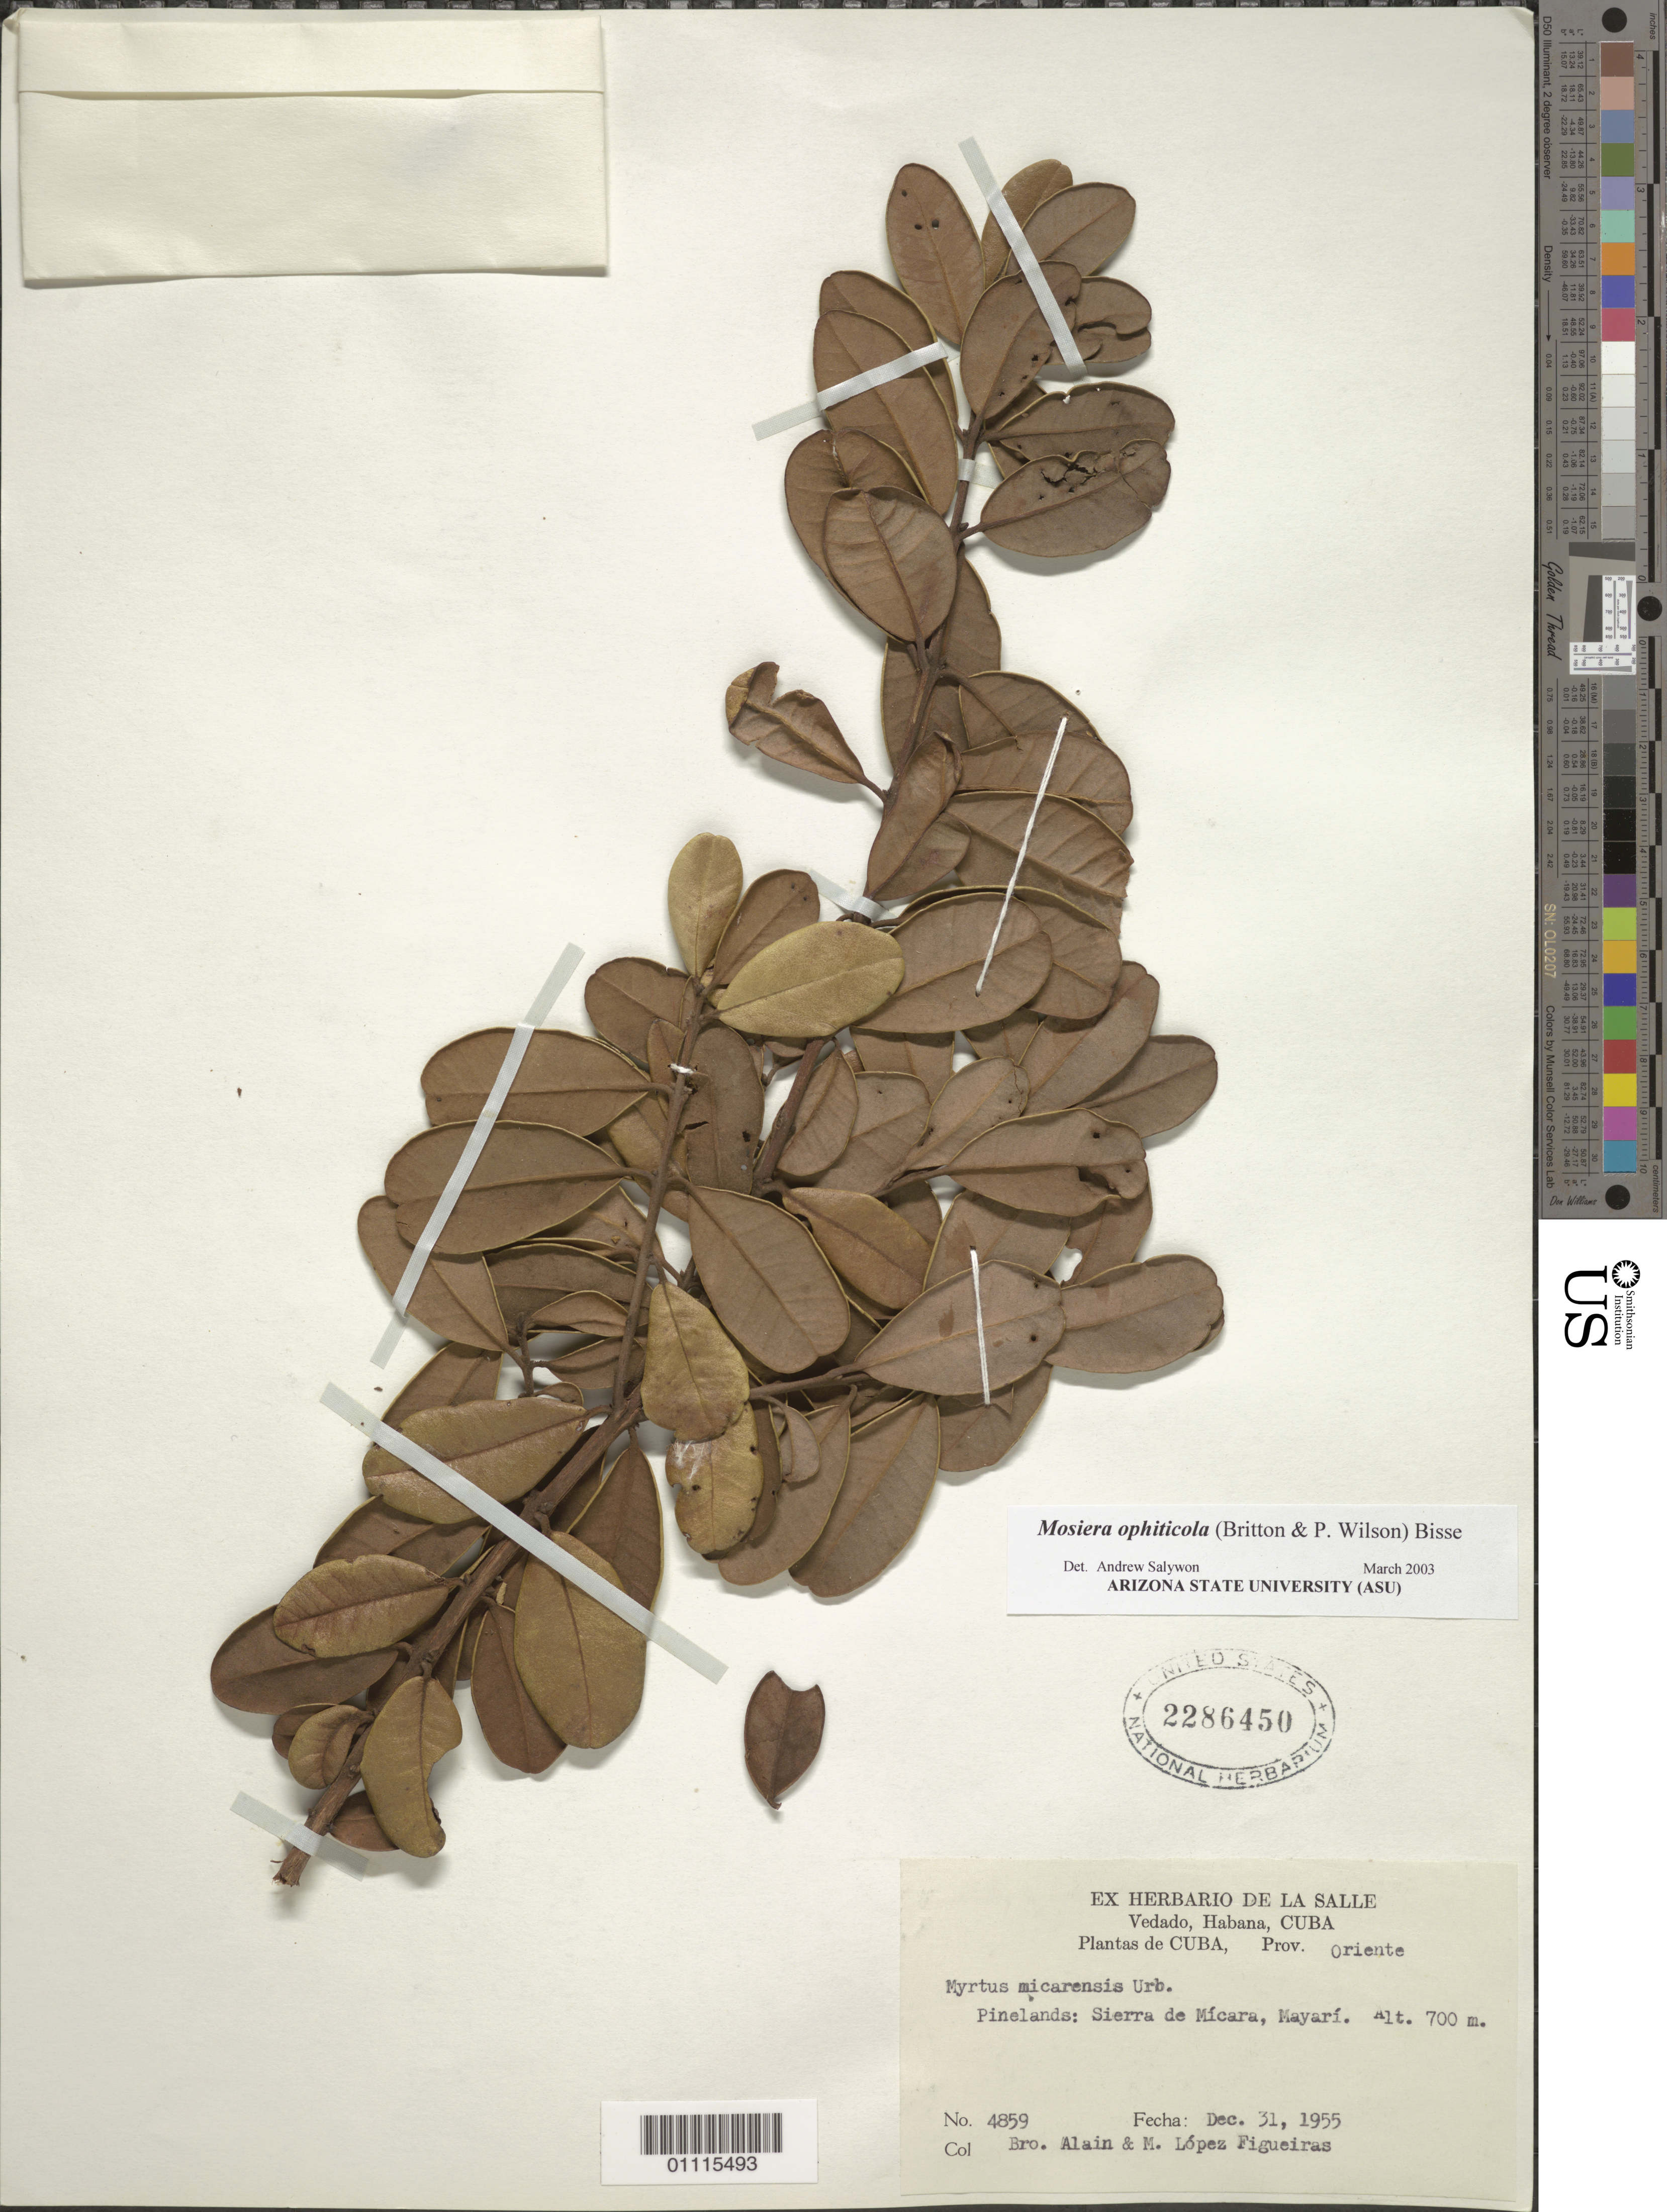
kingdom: Plantae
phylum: Tracheophyta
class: Magnoliopsida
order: Myrtales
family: Myrtaceae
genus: Mosiera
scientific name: Mosiera ophiticola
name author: (Britton & P. Wilson) Bisse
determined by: Salywon, A. M., (ASU)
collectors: A. H. Liogier & M. Lopéz-F.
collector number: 4859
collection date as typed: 31 Dec 1955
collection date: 1955-12-31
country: Cuba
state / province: Holguín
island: Cuba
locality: Sierra de Mícara, Mayarí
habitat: Pinelands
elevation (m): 700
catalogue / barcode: US 2286450